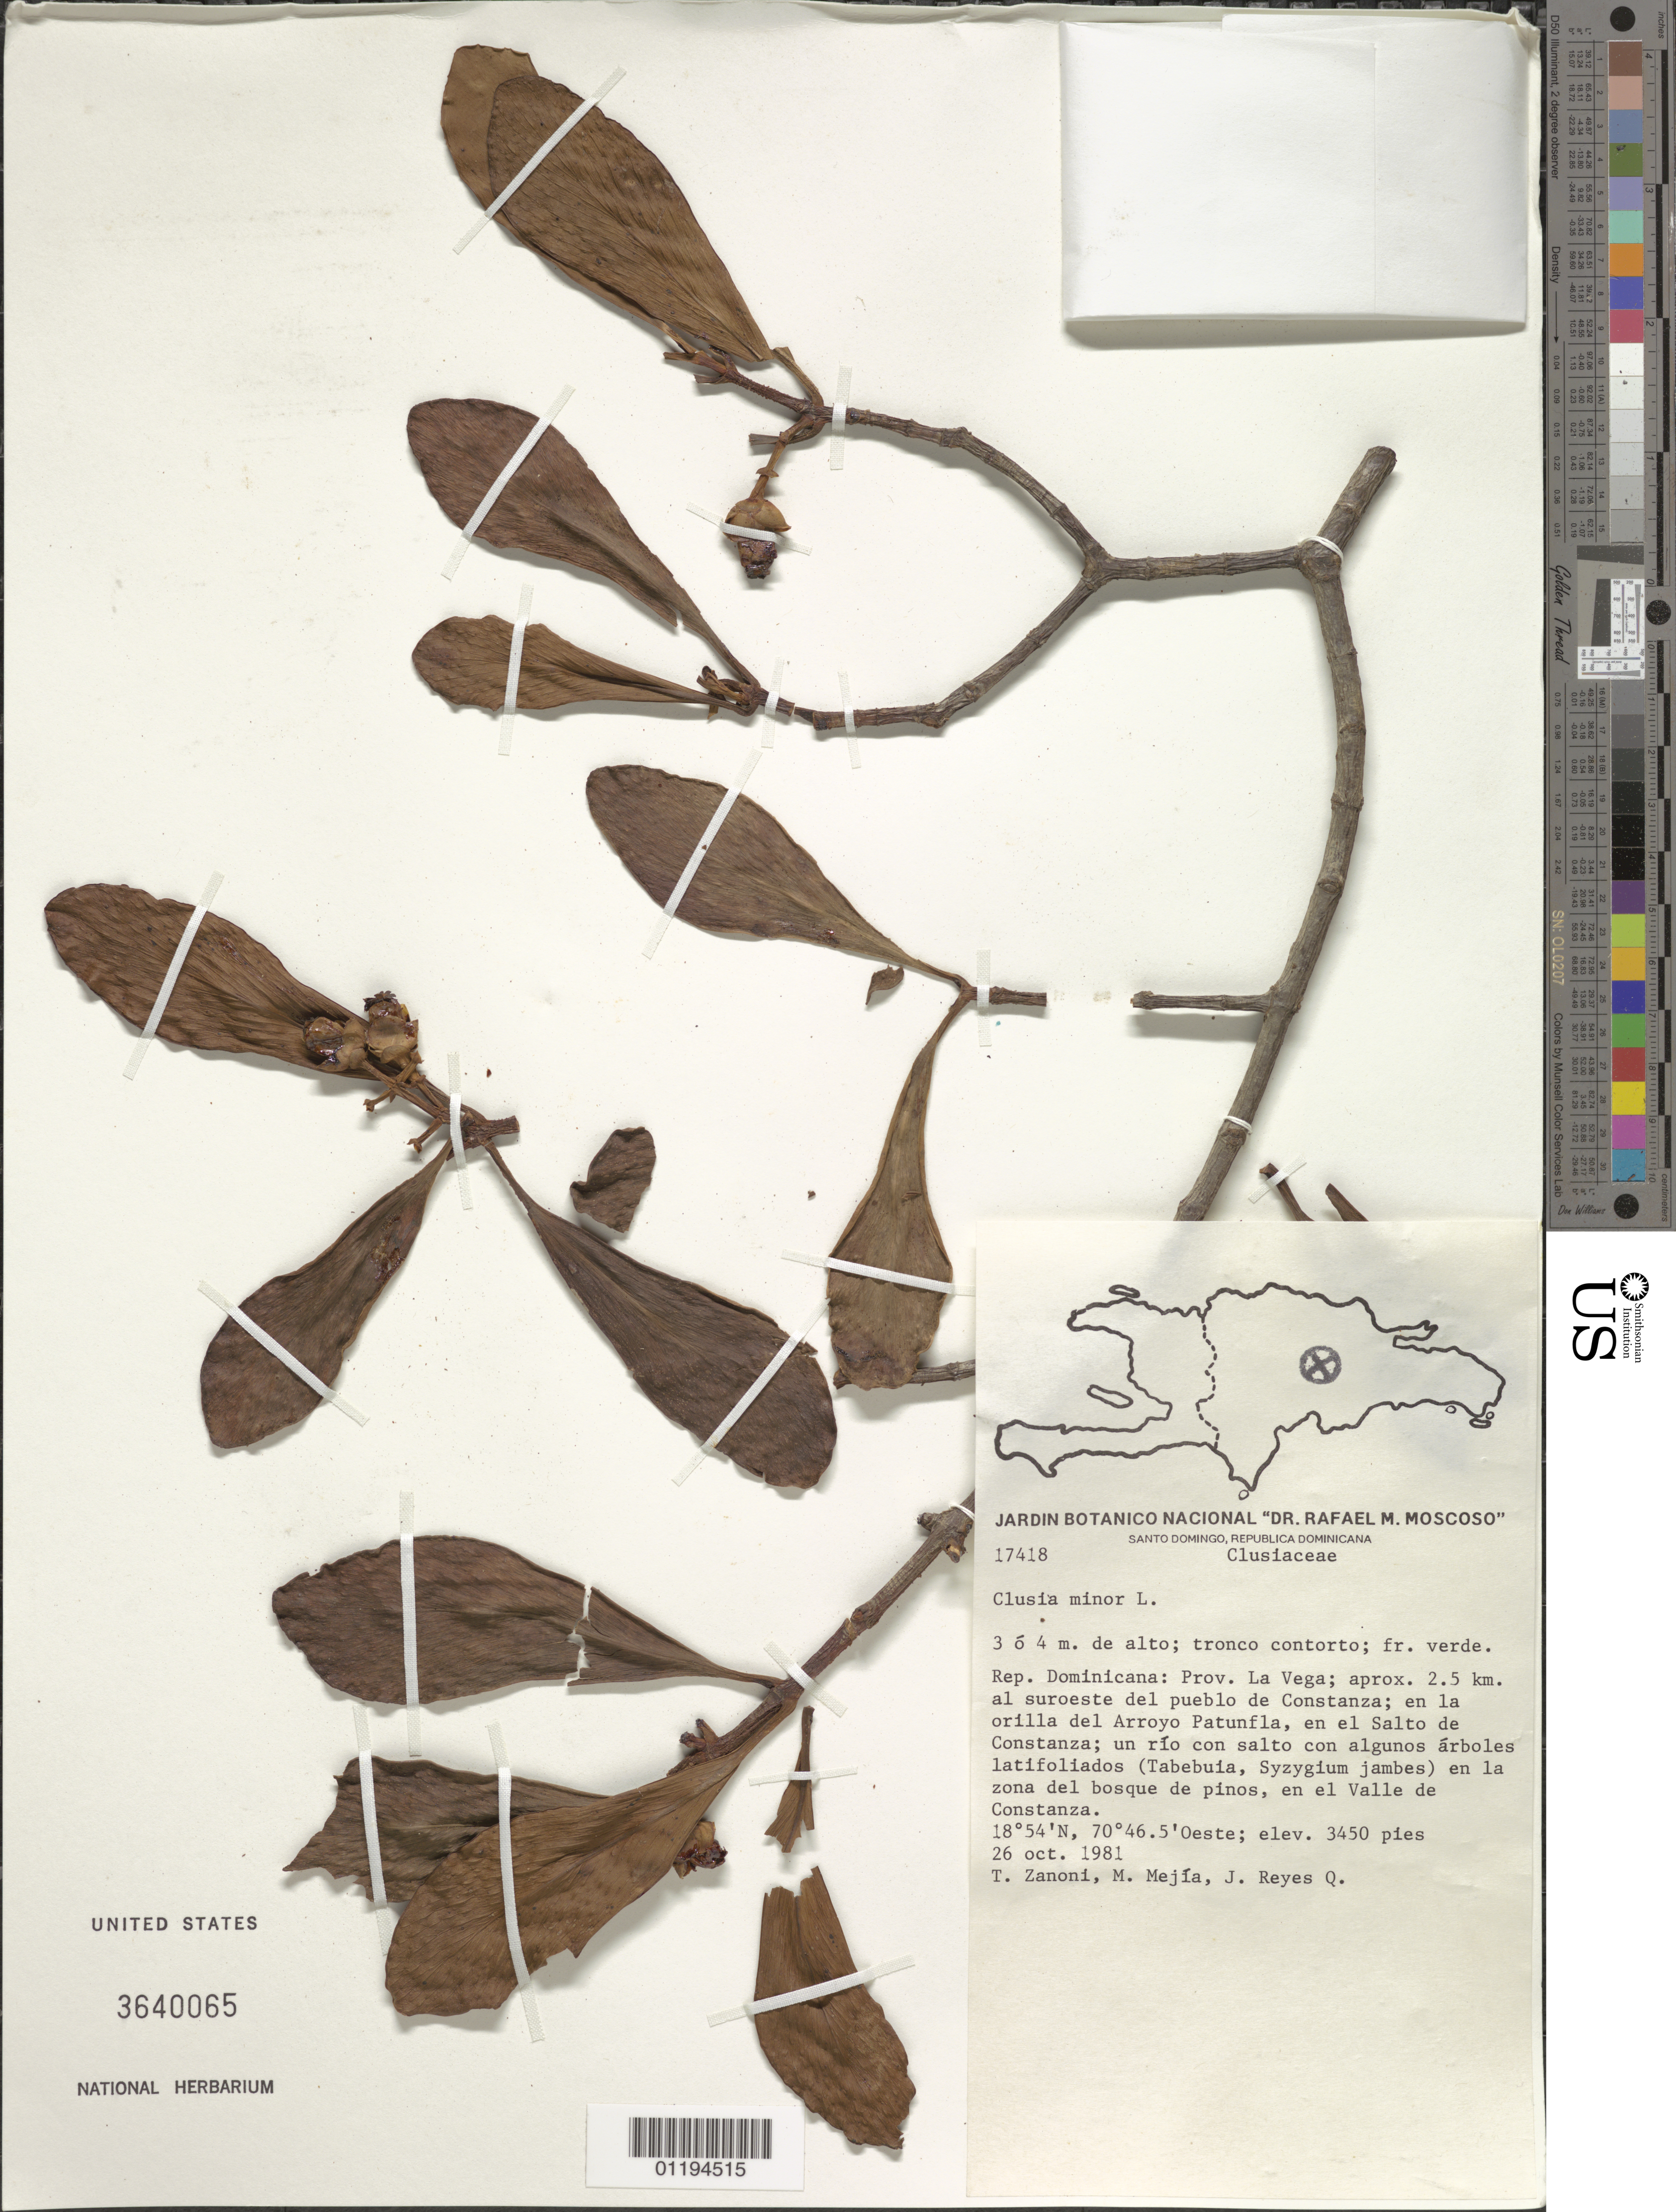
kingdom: Plantae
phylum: Tracheophyta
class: Magnoliopsida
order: Malpighiales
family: Clusiaceae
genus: Clusia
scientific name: Clusia minor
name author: L.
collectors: T. A. Zanoni, M. Mejia & J. Reyes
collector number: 17418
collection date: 1981-10-26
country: Dominican Republic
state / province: La Vega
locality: SW of Constanza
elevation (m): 1052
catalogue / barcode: US 3640065